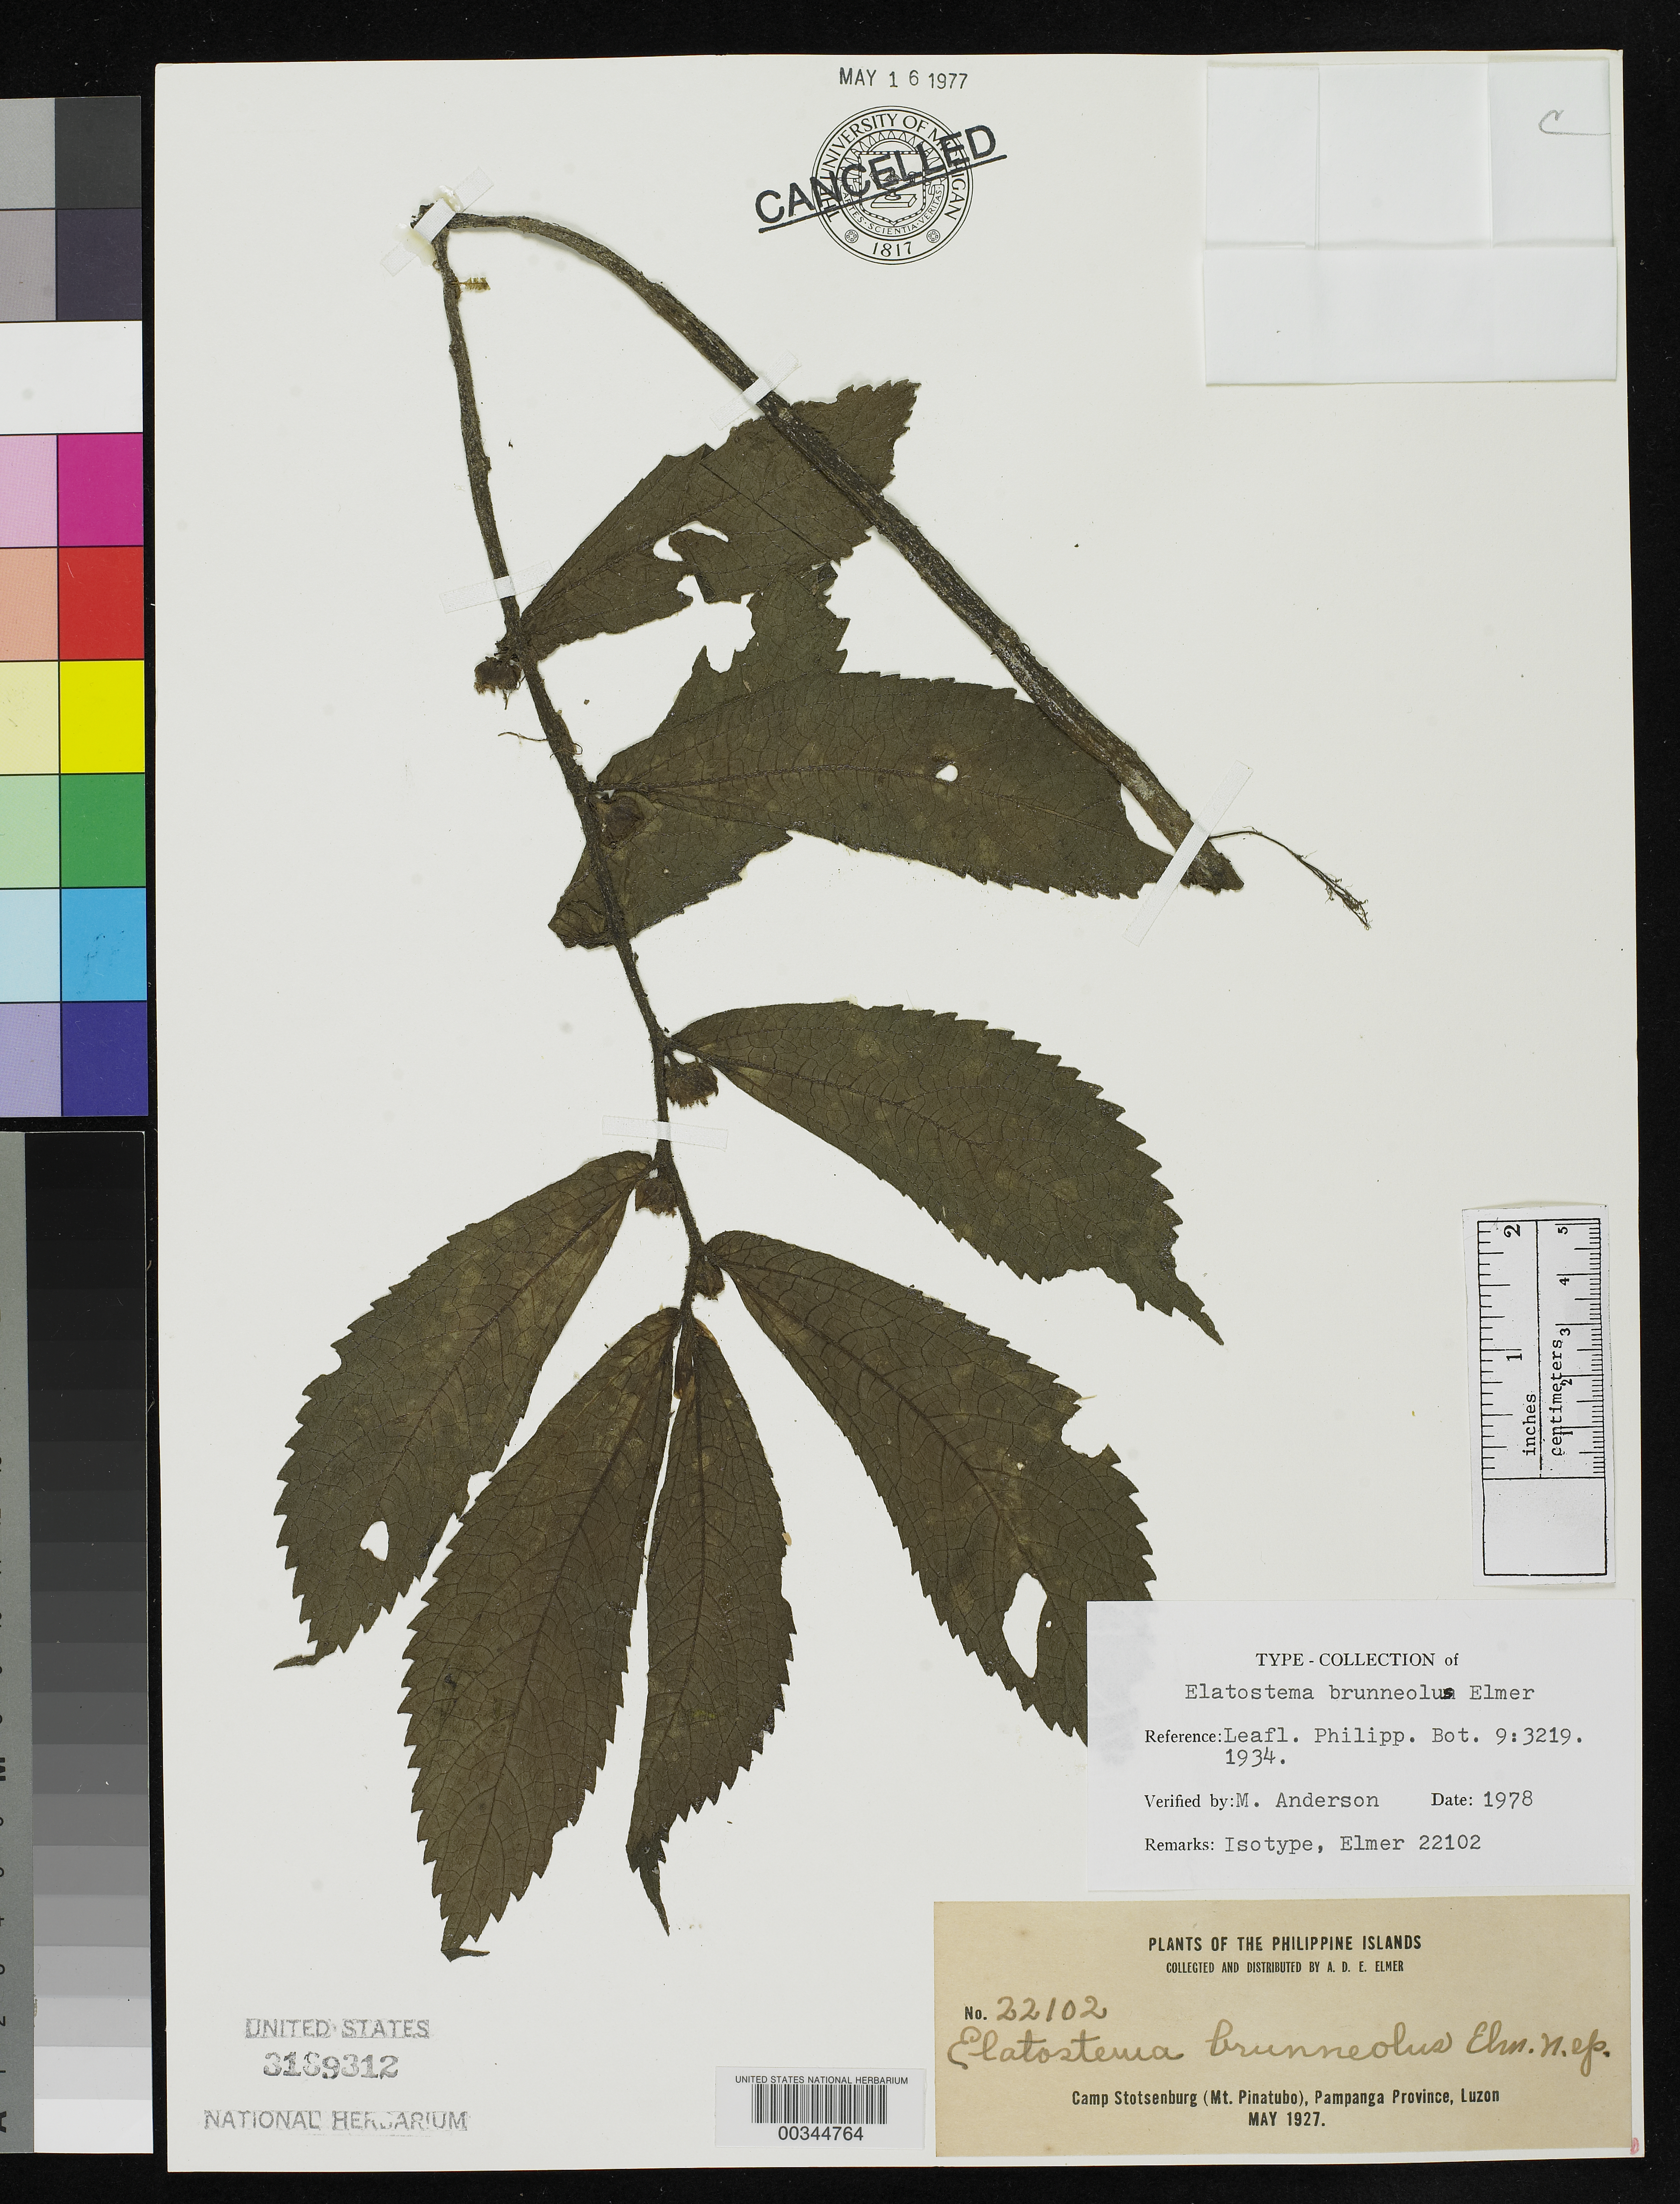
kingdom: Plantae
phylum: Tracheophyta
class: Magnoliopsida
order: Rosales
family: Urticaceae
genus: Elatostema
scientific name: Elatostema brunneolum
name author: Elmer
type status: Isotype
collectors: A. D. E. Elmer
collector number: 22102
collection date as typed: May 1927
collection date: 1927-05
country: Philippines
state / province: Central Luzon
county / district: Pampanga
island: Luzon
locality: Camp Stotsenburg, Mt. Pinatubo.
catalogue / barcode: US 3169312